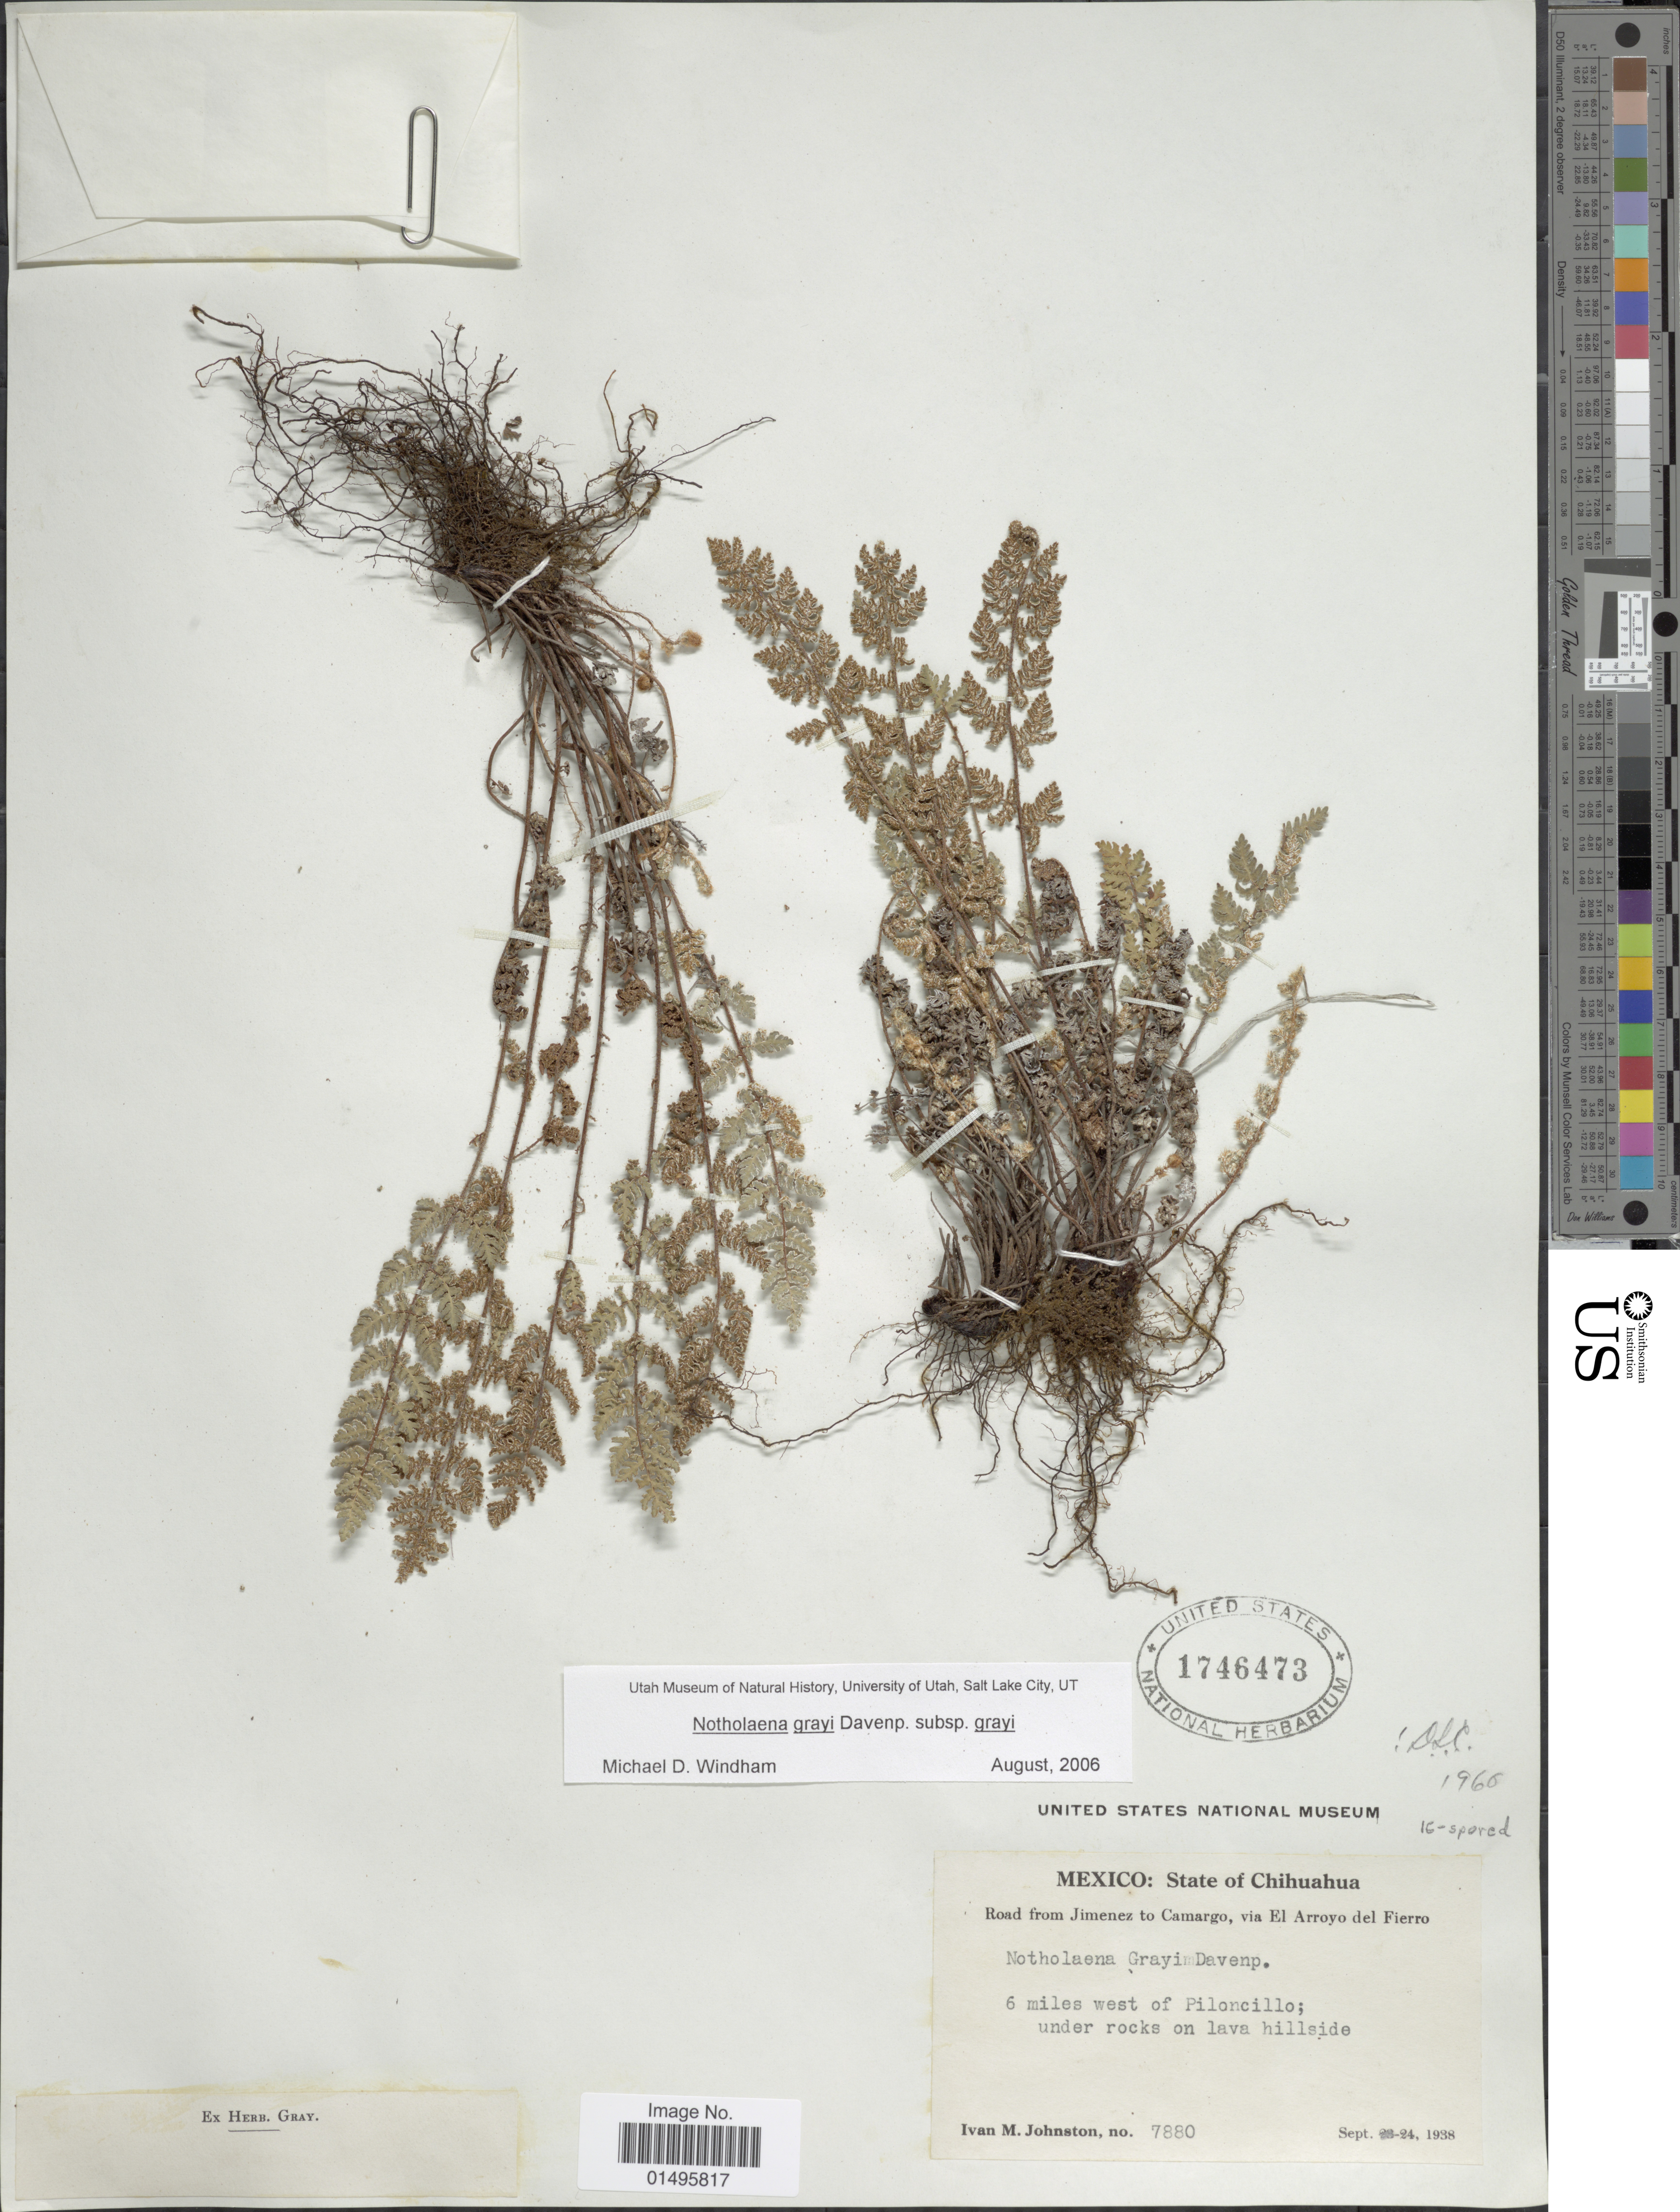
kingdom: Plantae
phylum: Tracheophyta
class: Polypodiopsida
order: Polypodiales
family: Pteridaceae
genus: Notholaena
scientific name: Notholaena grayi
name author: Davenp.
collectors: I.M. Johnston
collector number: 7880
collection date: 1938-09-24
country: Mexico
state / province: Chihuahua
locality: Mexico, road from Jimenez to Camargo, via El Arroyo del Fierro, 6 miles west of Piloncillo.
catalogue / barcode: US 1746473